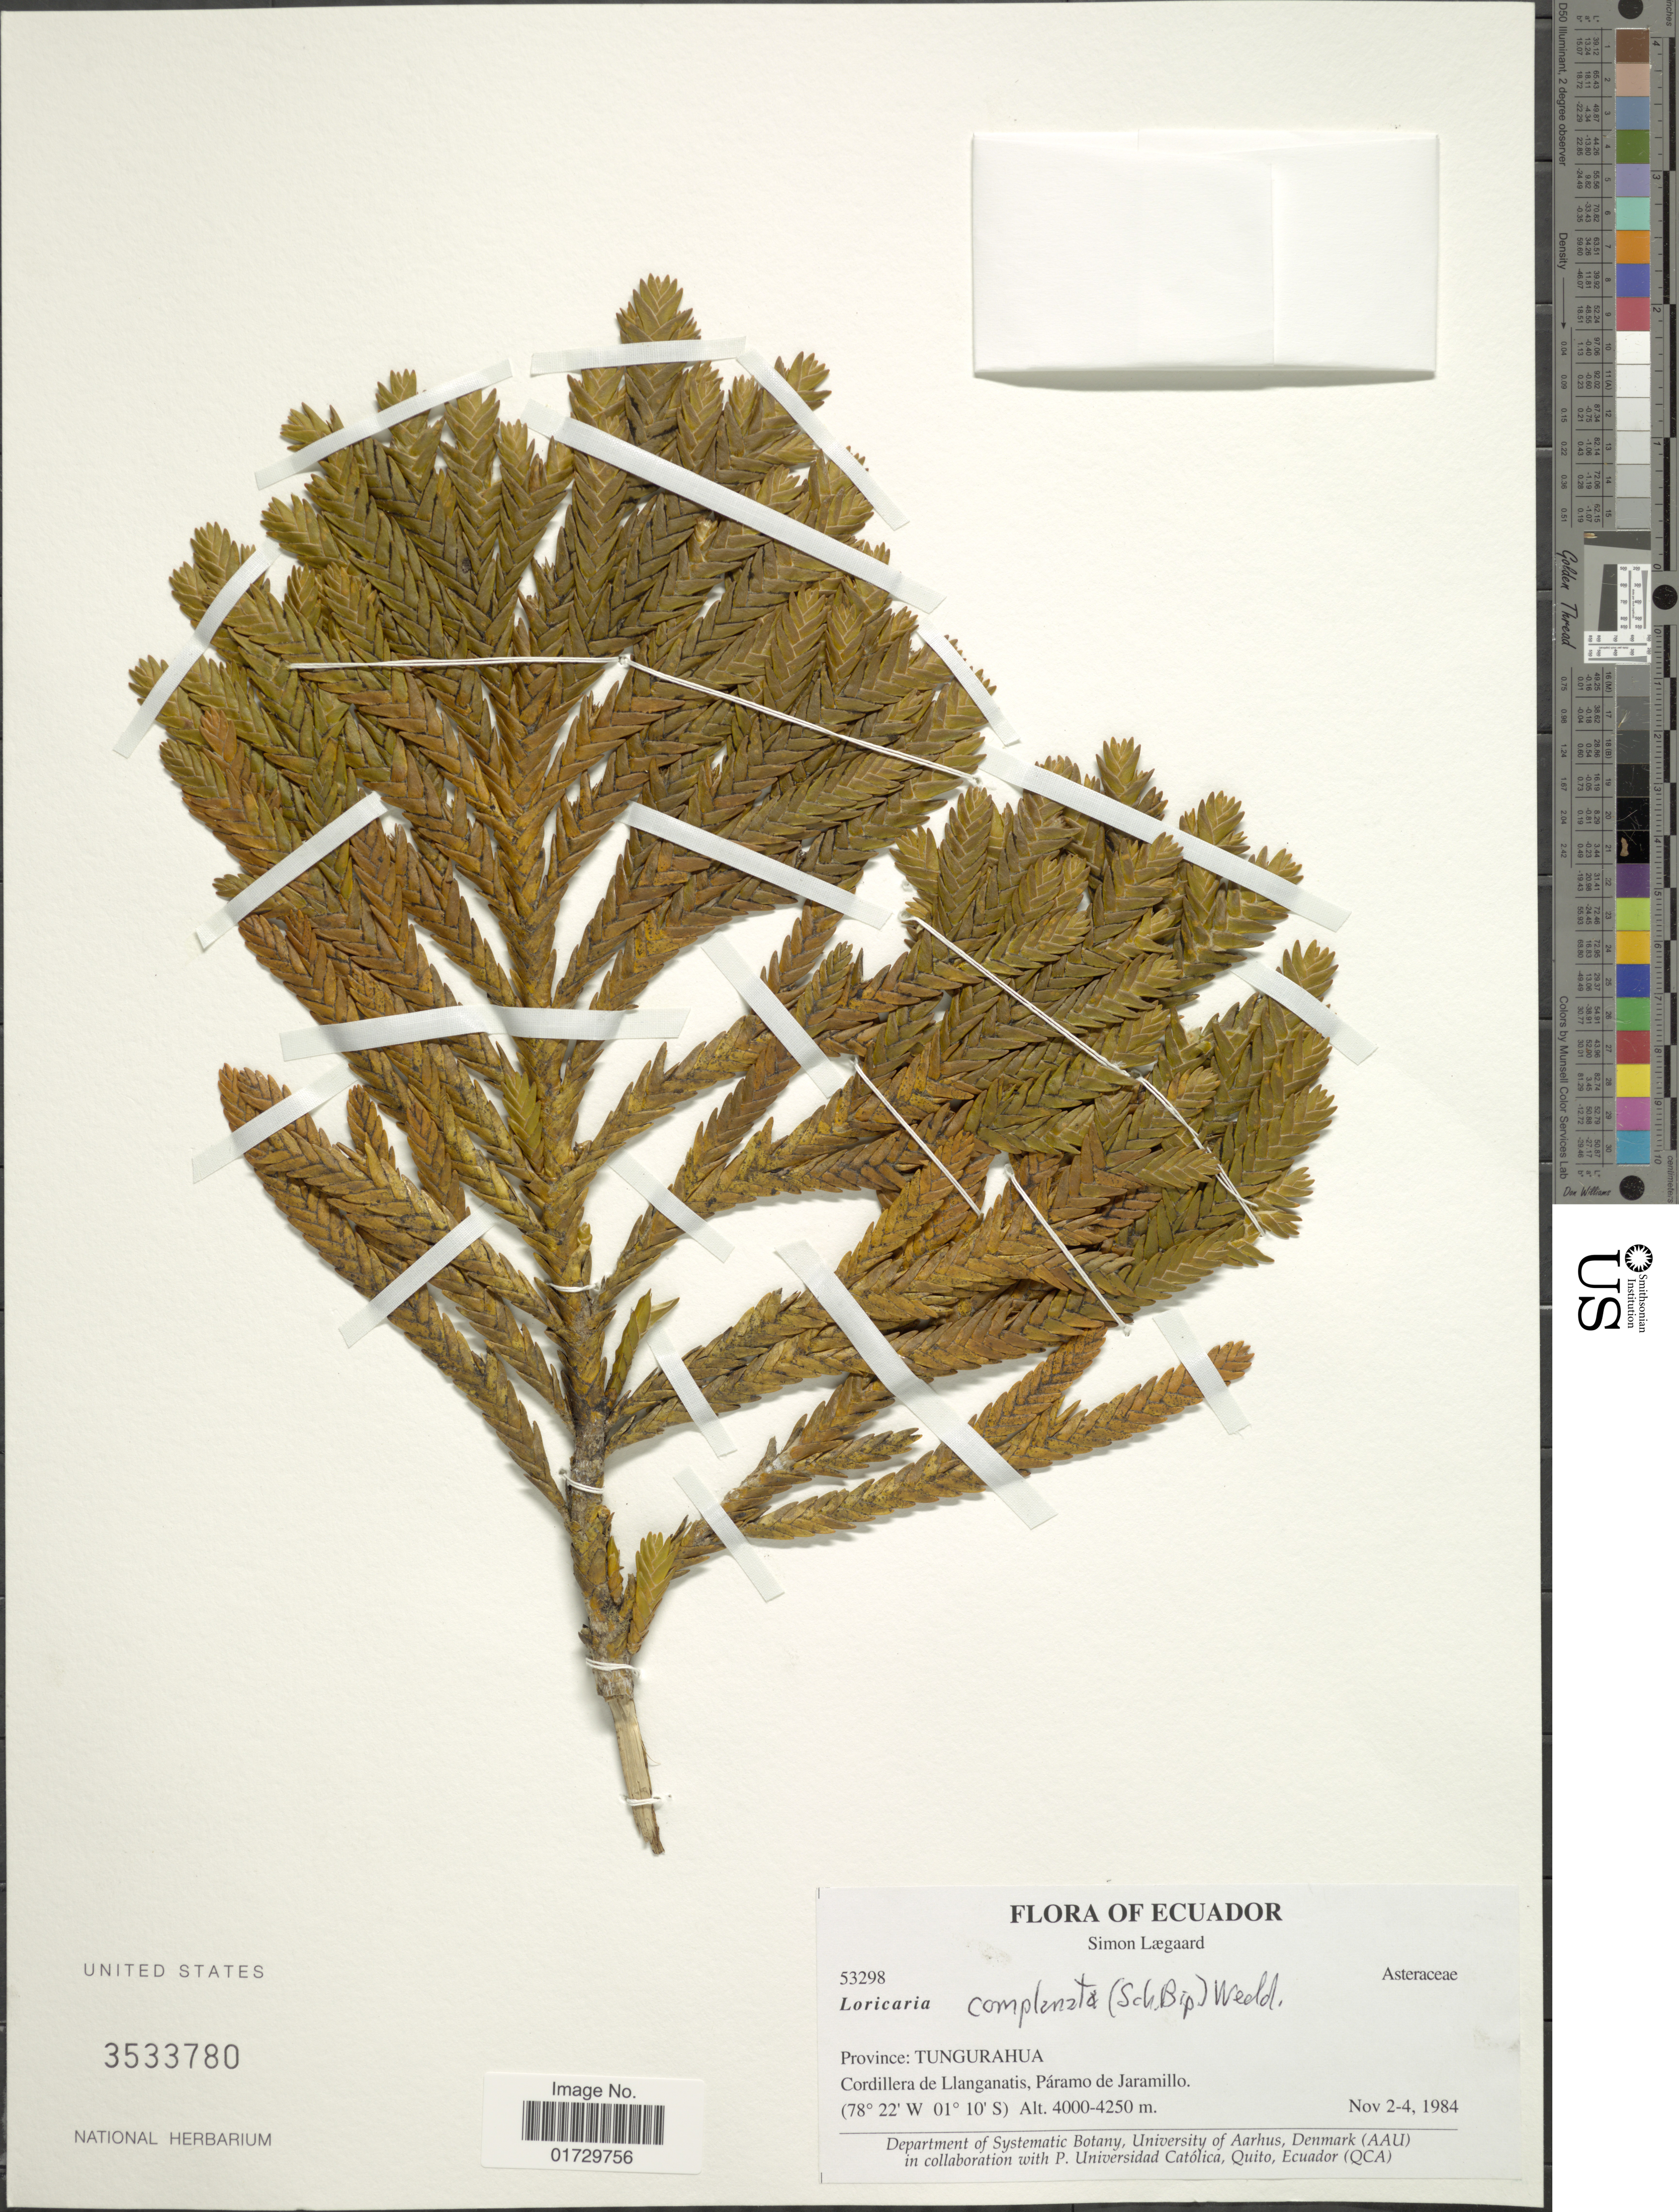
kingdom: Plantae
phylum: Tracheophyta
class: Magnoliopsida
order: Asterales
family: Asteraceae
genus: Loricaria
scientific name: Loricaria complanata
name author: (Sch. Bip.) Wedd.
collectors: S. Lægaard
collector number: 53298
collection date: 1984-11-02/1984-11-04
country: Ecuador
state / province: Tungurahua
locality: Cordillera de Llanganatis, Paramo de Jaramillo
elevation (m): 4000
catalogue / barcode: US 3533780